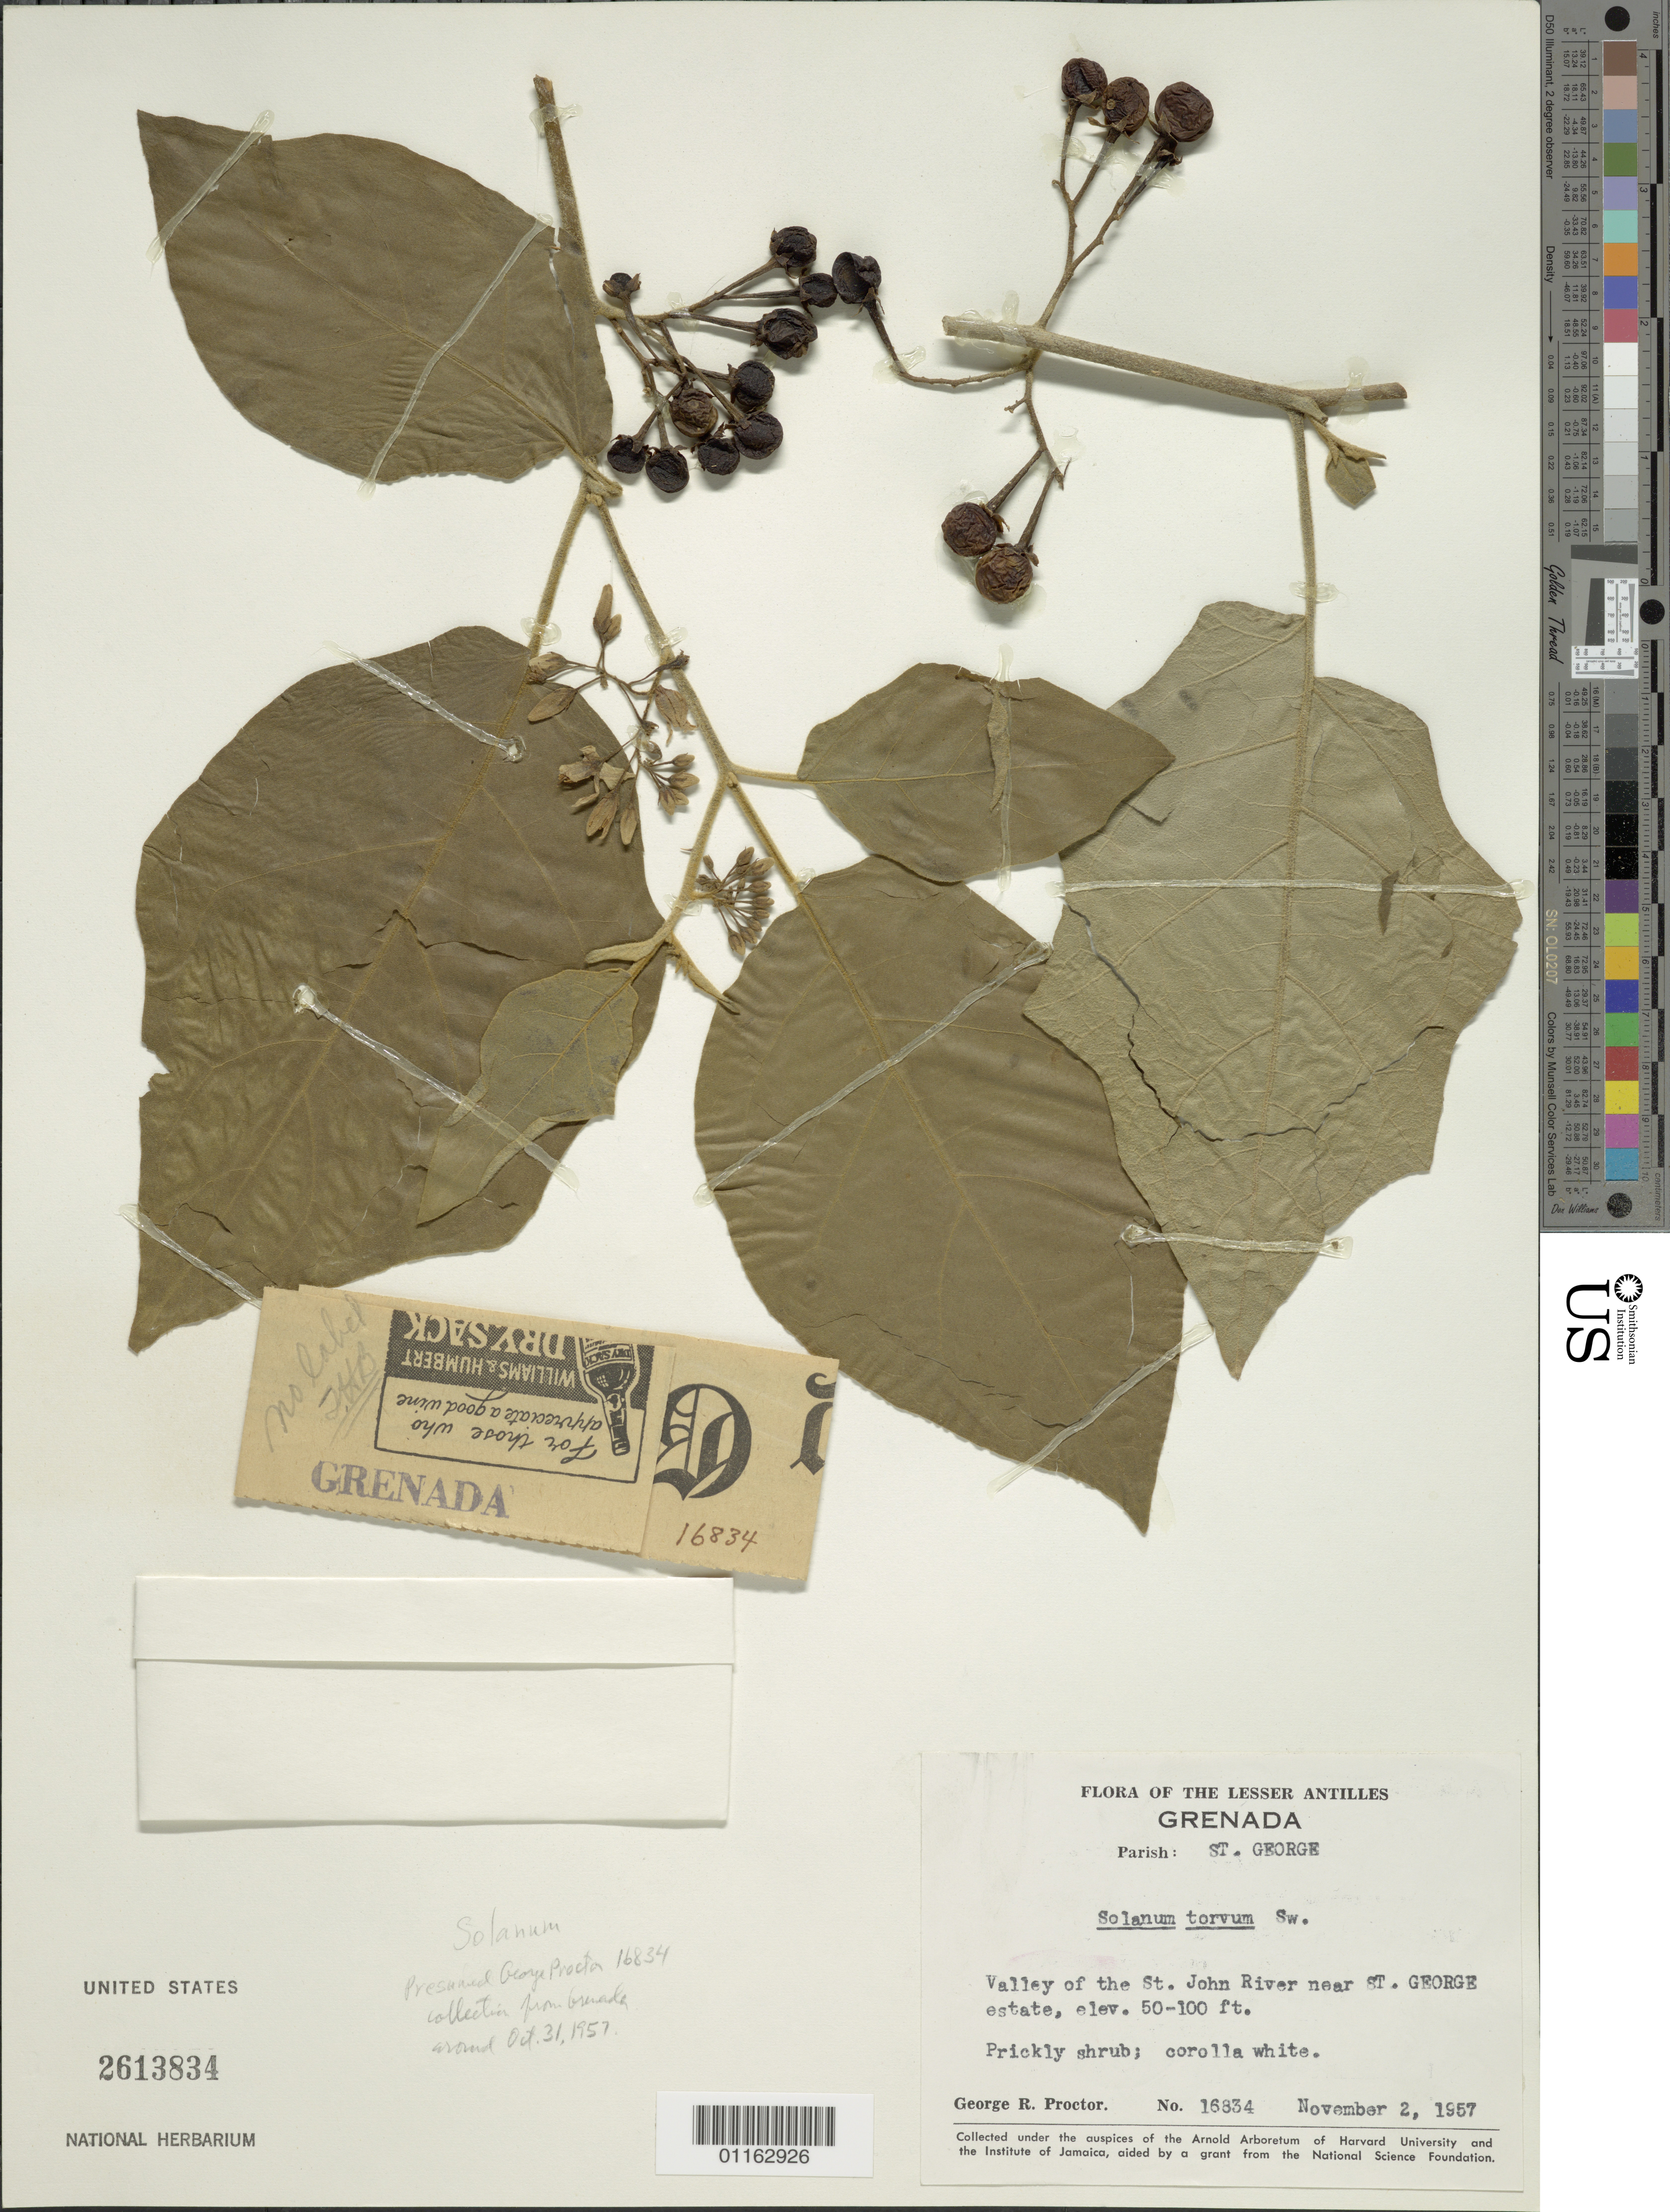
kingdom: Plantae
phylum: Tracheophyta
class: Magnoliopsida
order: Solanales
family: Solanaceae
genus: Solanum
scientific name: Solanum torvum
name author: Sw.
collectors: G. R. Proctor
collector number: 16834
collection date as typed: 02 Nov 1957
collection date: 1957-11-02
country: Grenada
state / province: Saint George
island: Grenada I.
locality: Valley of St. John River near St. George Estate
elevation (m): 15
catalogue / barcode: US 2613834